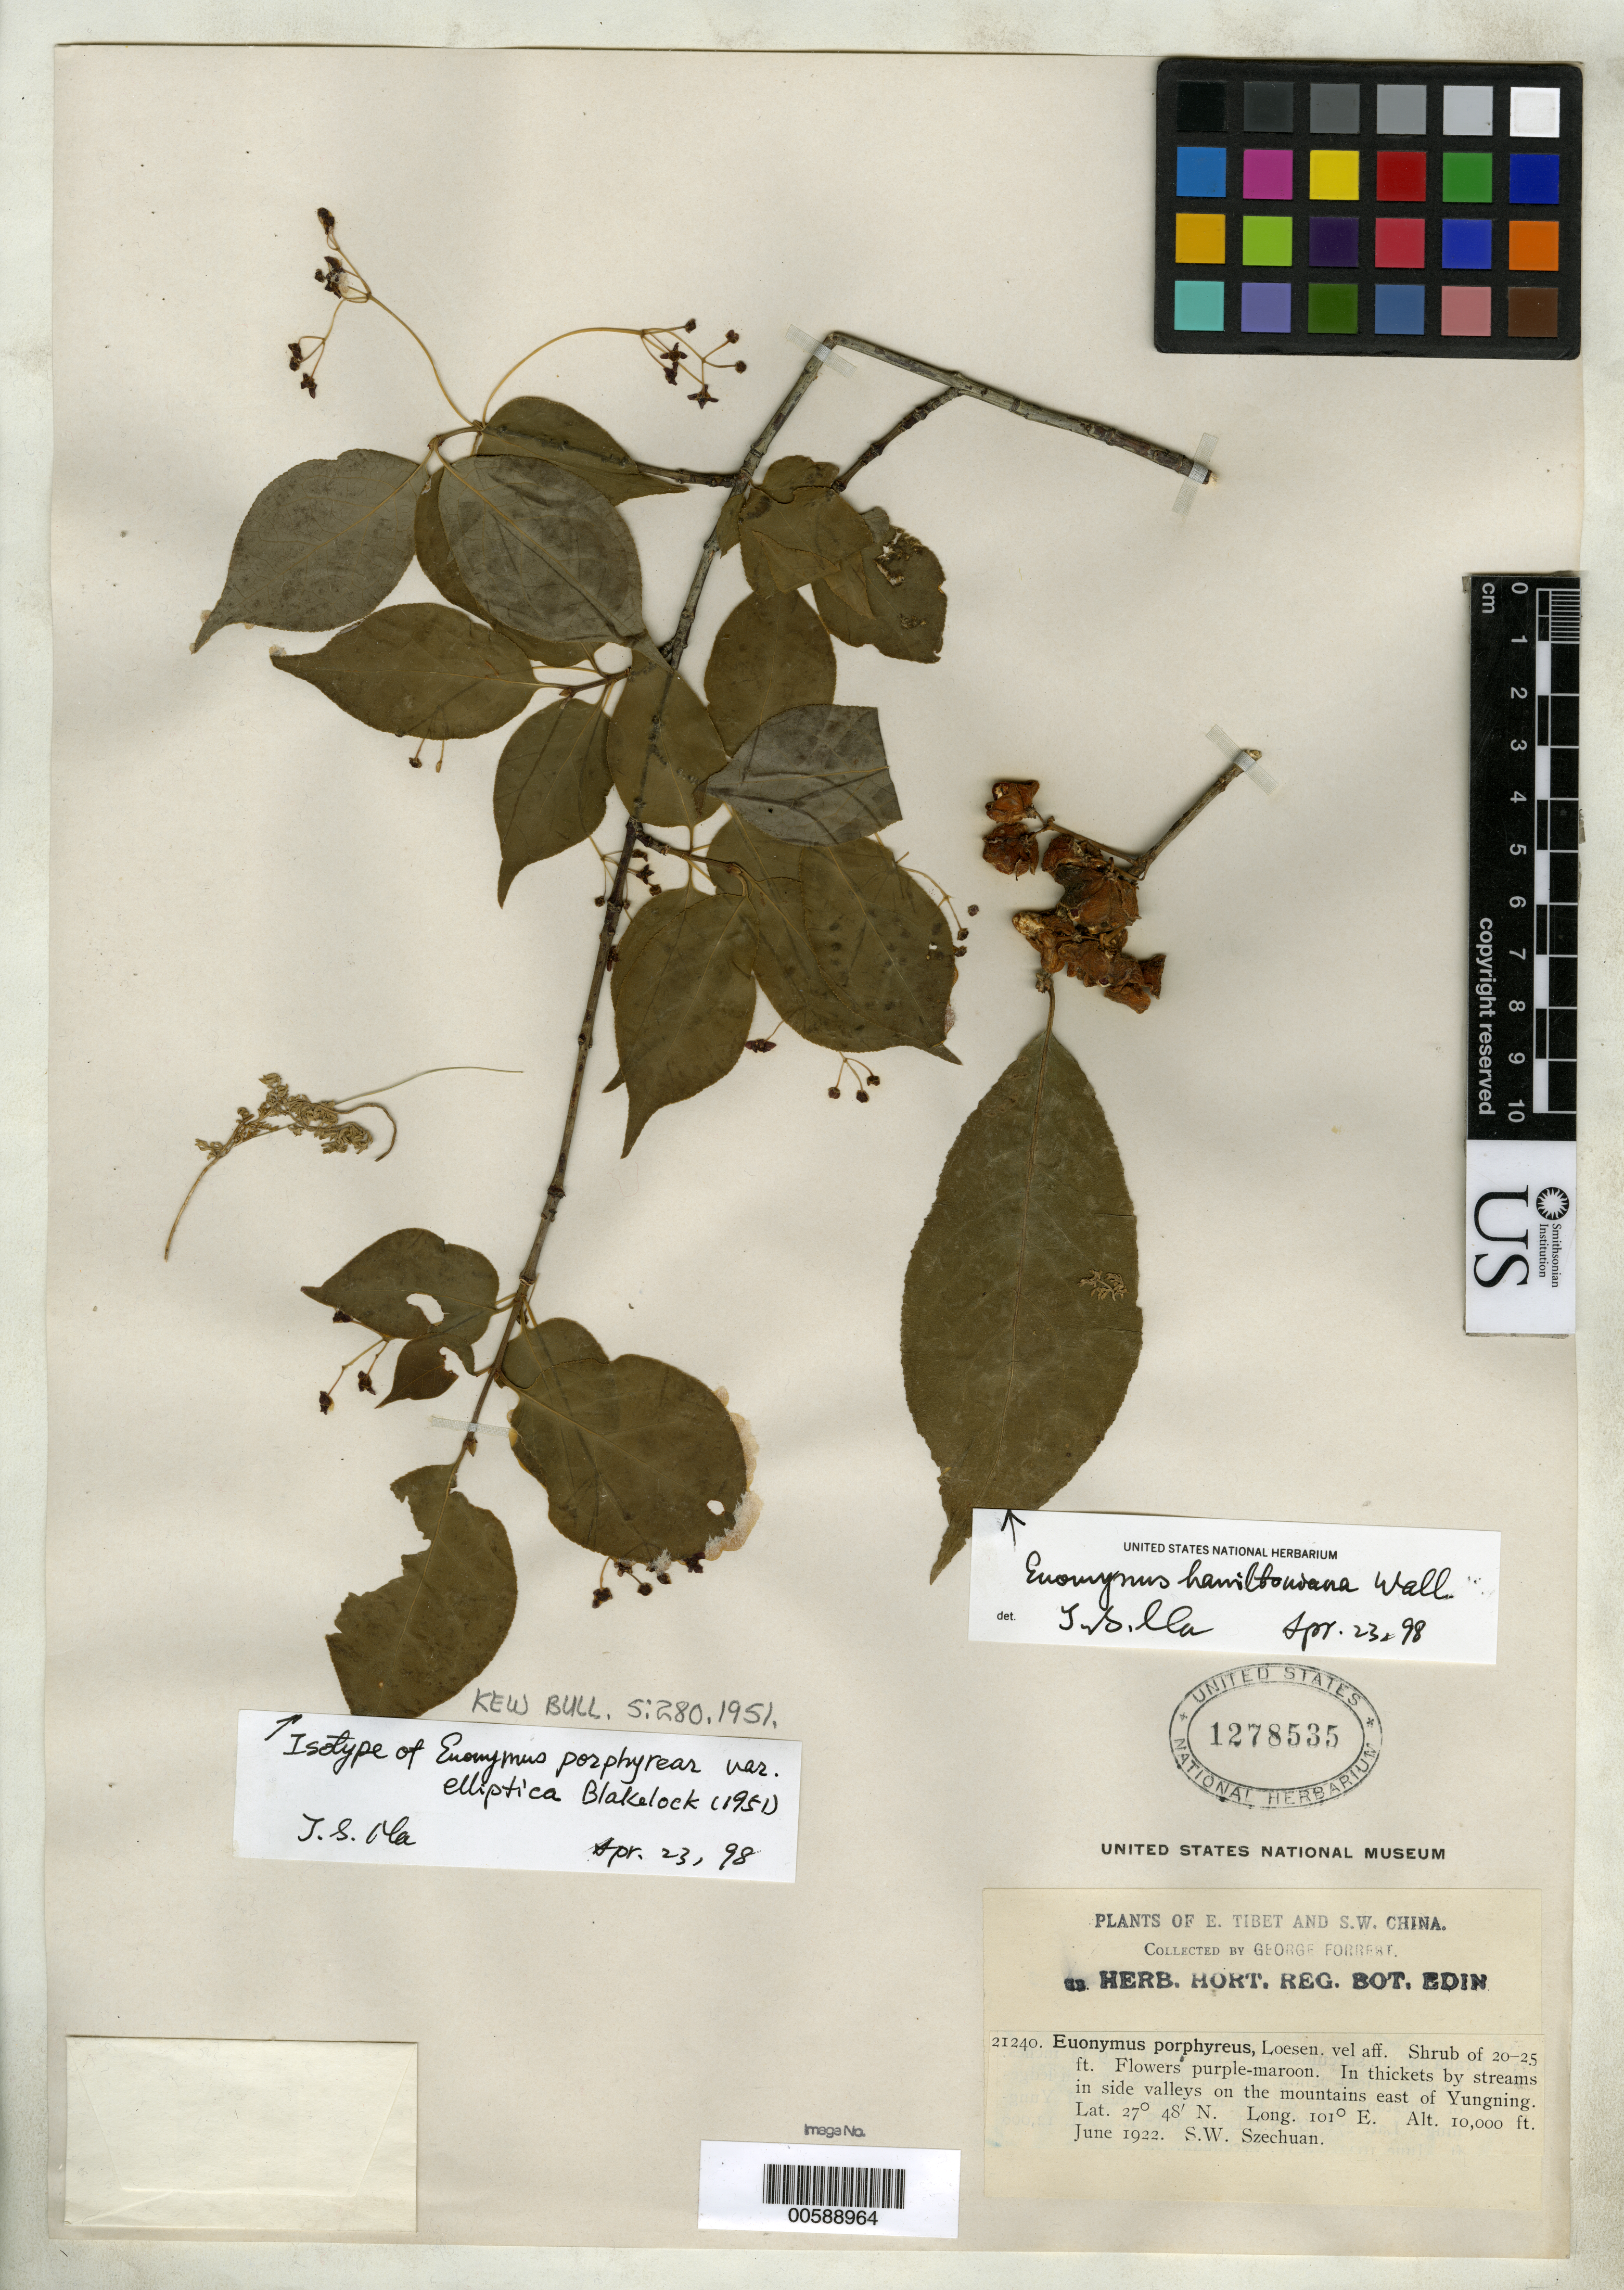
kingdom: Plantae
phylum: Tracheophyta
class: Magnoliopsida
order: Celastrales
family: Celastraceae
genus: Euonymus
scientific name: Euonymus porphyreus var. ellipticus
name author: Blakelock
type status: Isotype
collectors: G. Forrest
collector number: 21240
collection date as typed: Jun 1922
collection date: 1922-06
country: China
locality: Side valleys on mountains E of Yungning.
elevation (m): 3048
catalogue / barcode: US 1278535